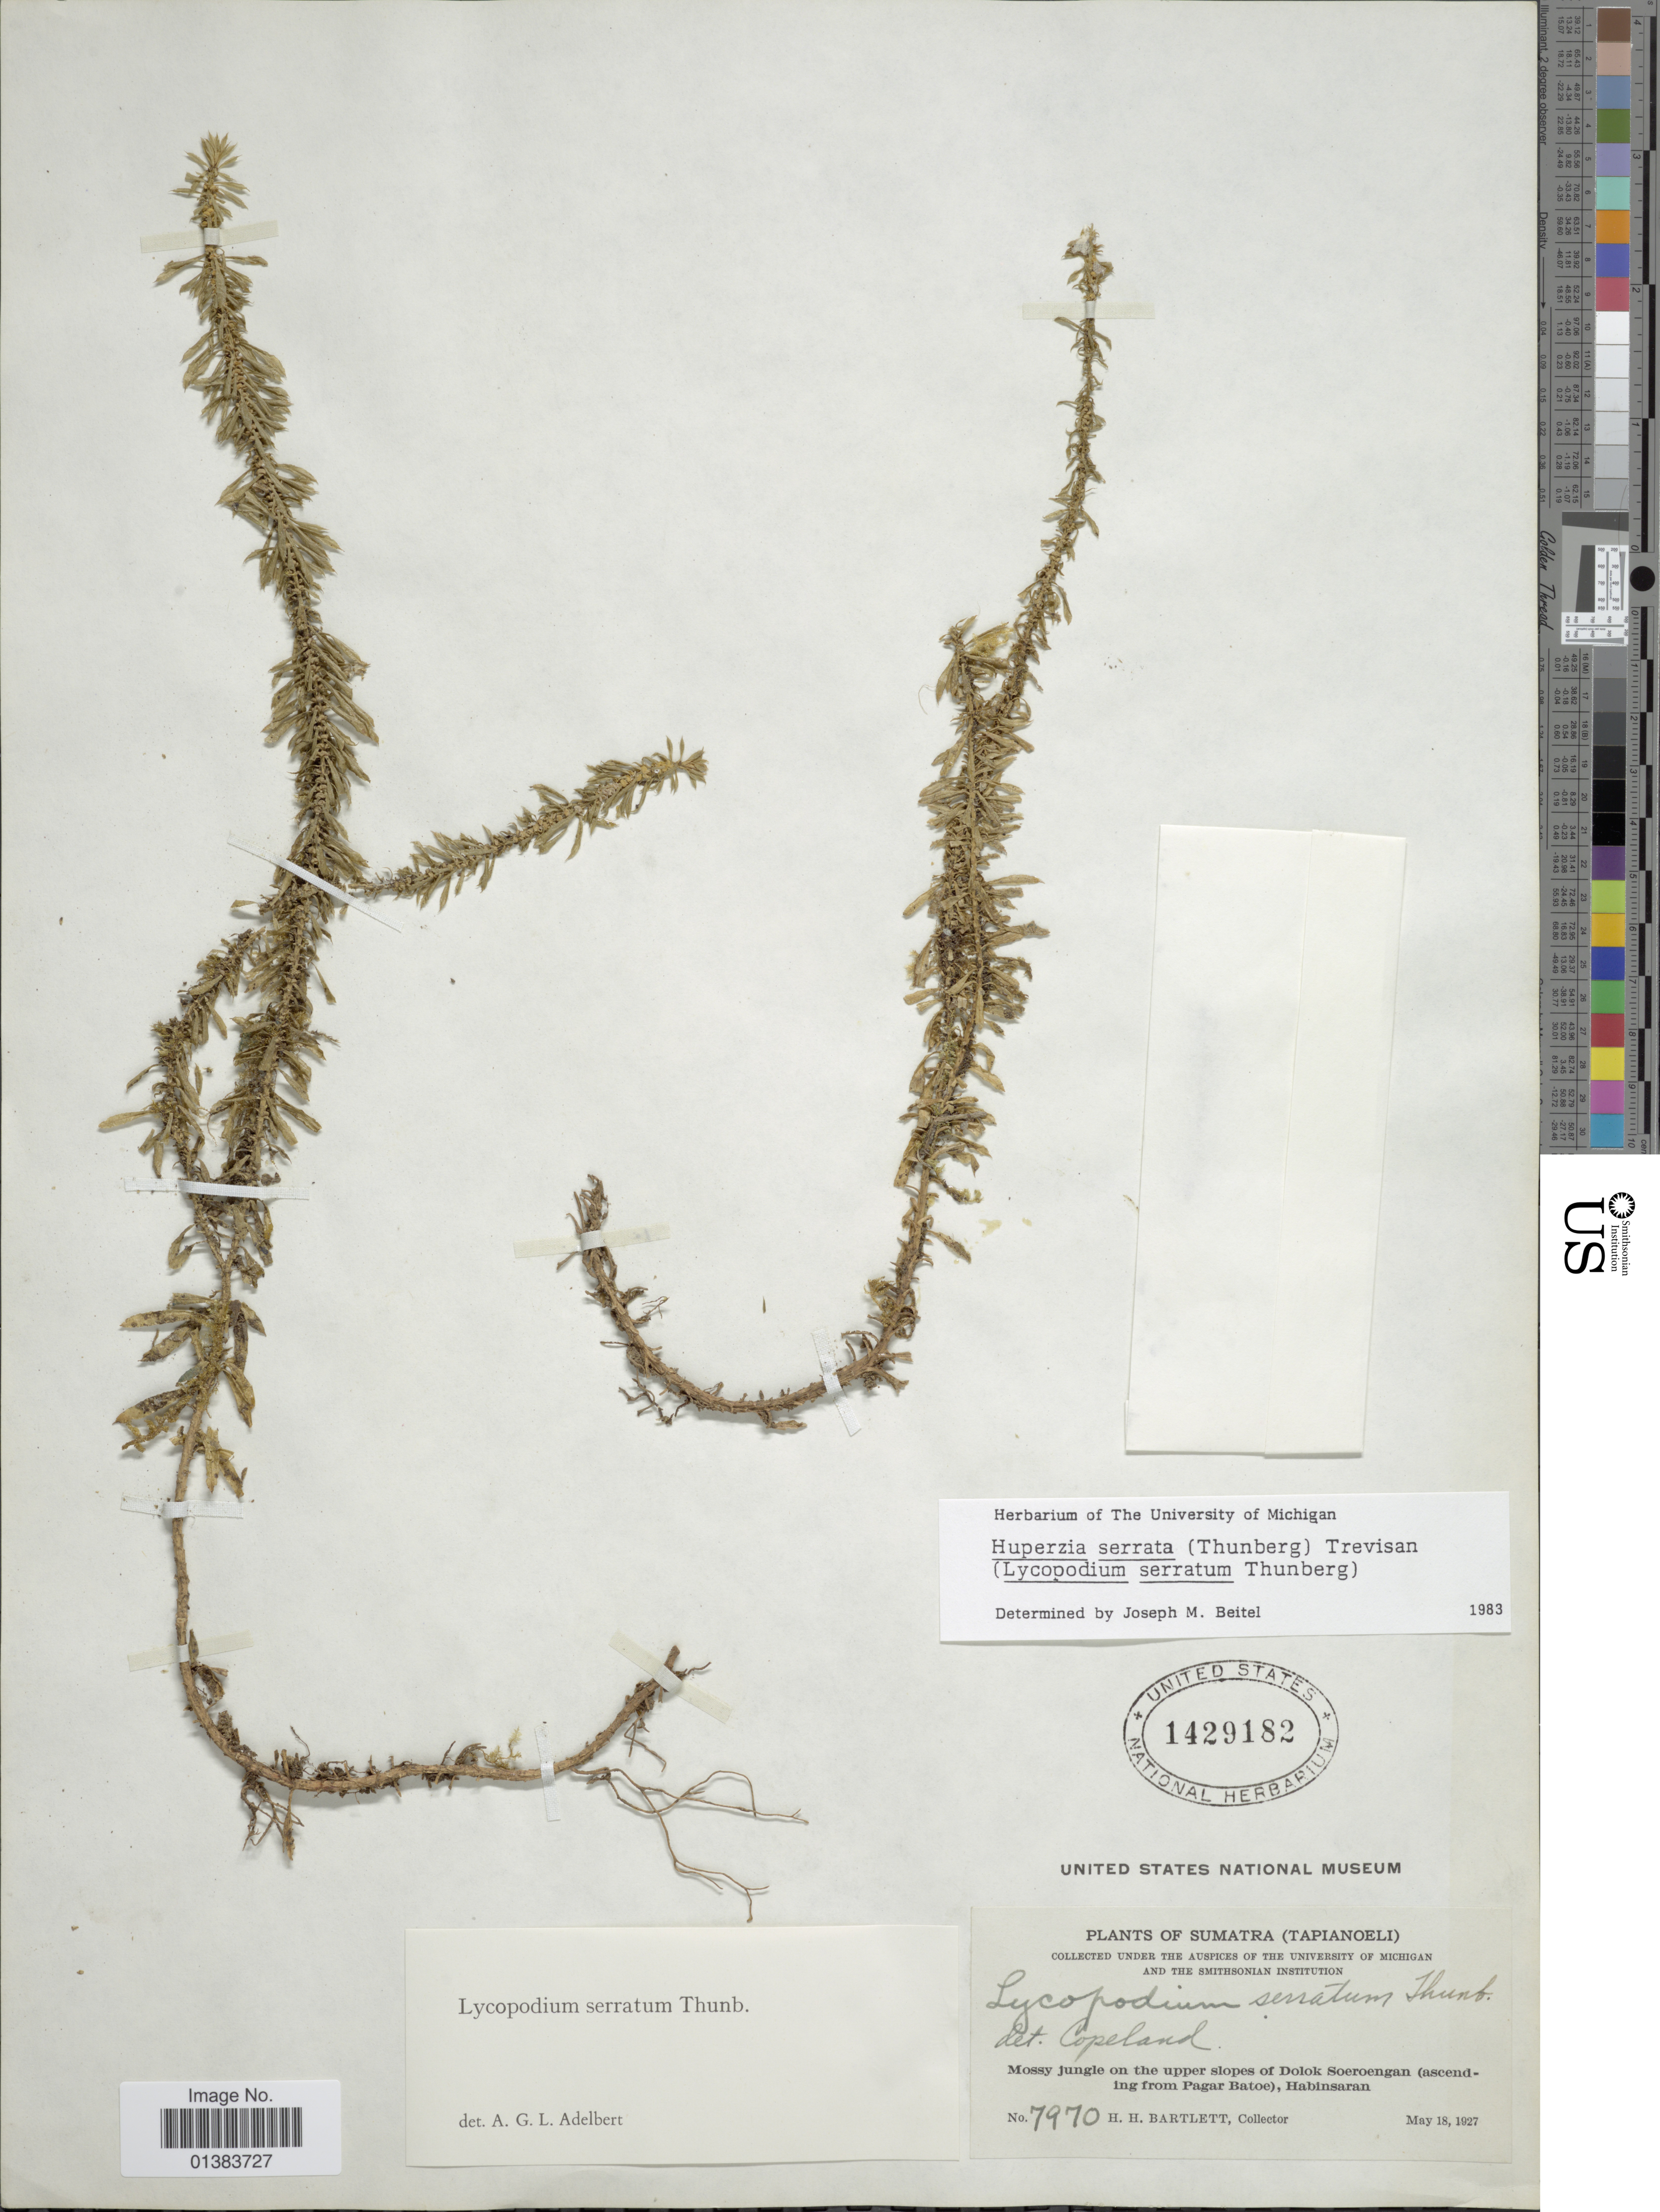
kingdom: Plantae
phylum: Tracheophyta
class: Lycopodiopsida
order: Lycopodiales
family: Lycopodiaceae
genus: Huperzia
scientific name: Huperzia serrata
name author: (Thunb.) Trevis.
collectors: H. H. Bartlett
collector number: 7970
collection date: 1927-05-18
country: Indonesia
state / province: Sumatra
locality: (Tapianoeli), Mossy jungle on the upper slopes of Dolok Soeroengan (ascending from Pagar Batoe), Habinsaran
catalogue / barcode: US 1429182